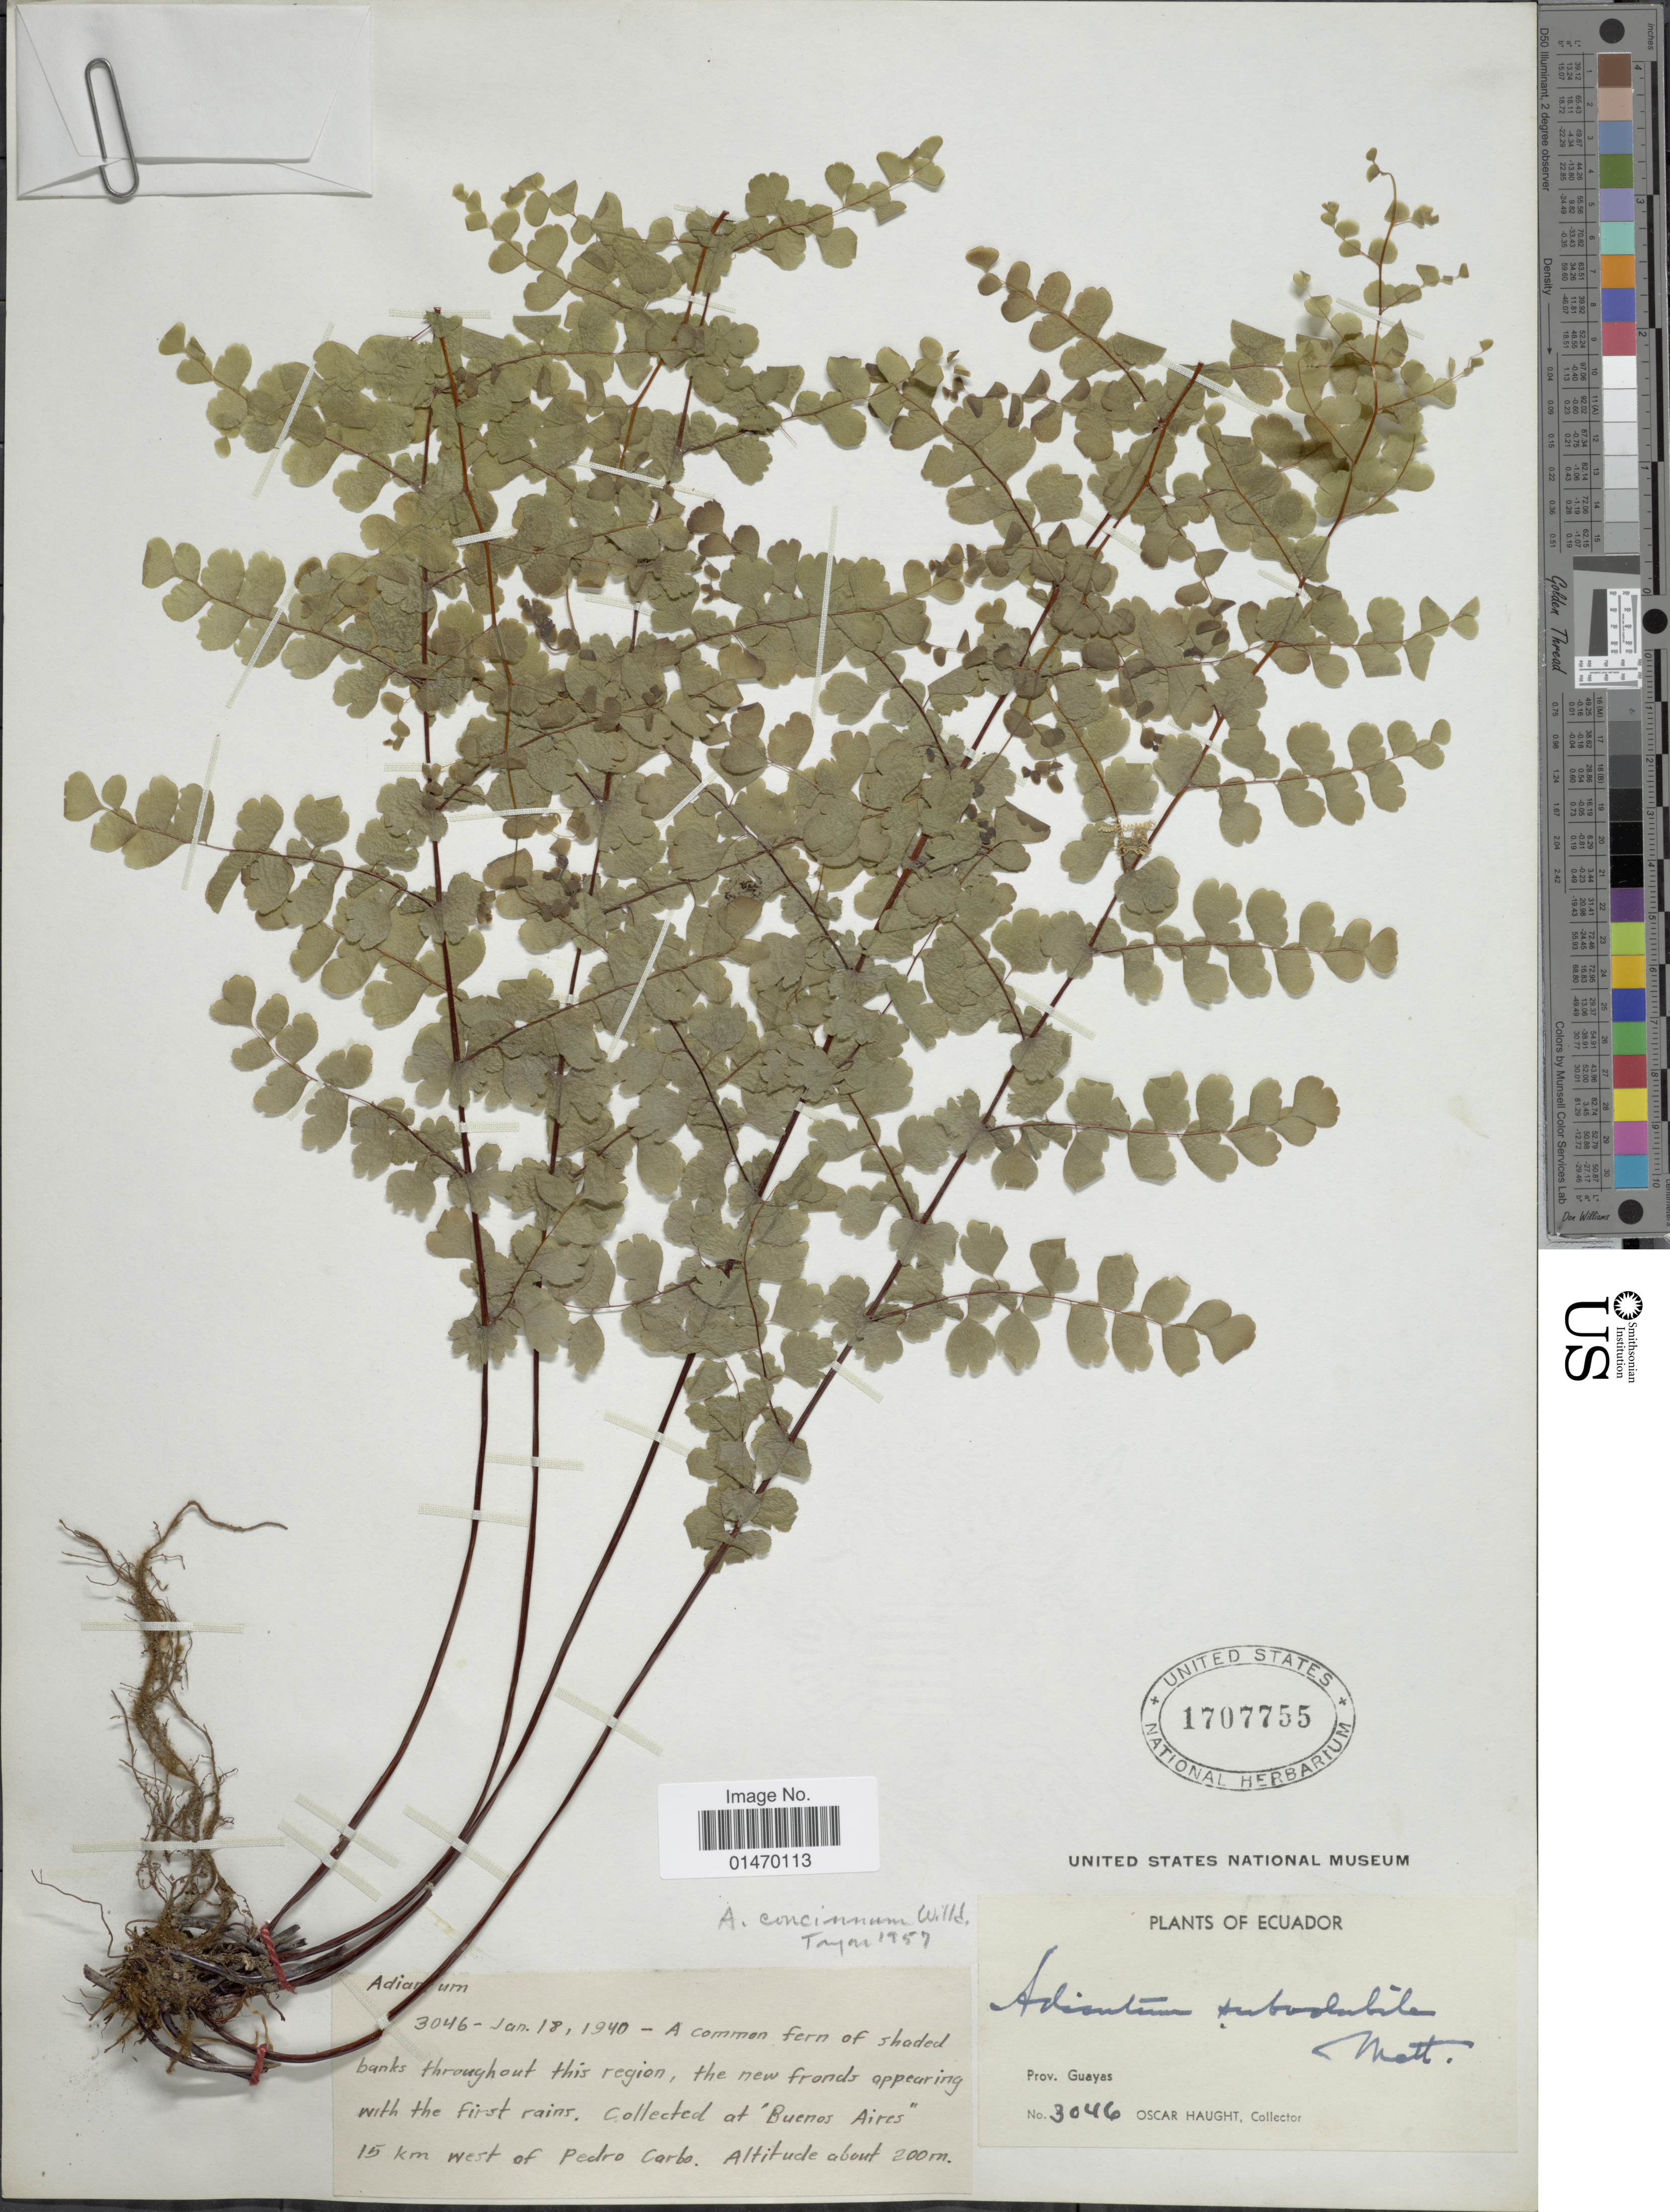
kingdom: Plantae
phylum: Tracheophyta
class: Polypodiopsida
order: Polypodiales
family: Pteridaceae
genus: Adiantum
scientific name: Adiantum concinnum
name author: Humb. & Bonpl. ex Willd.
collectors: O. L. Haught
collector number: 3046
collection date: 1940-01-18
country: Ecuador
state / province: Guayas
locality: Buenos Aires, 15 km west of Pedro Carbo.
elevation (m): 200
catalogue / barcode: US 1707755